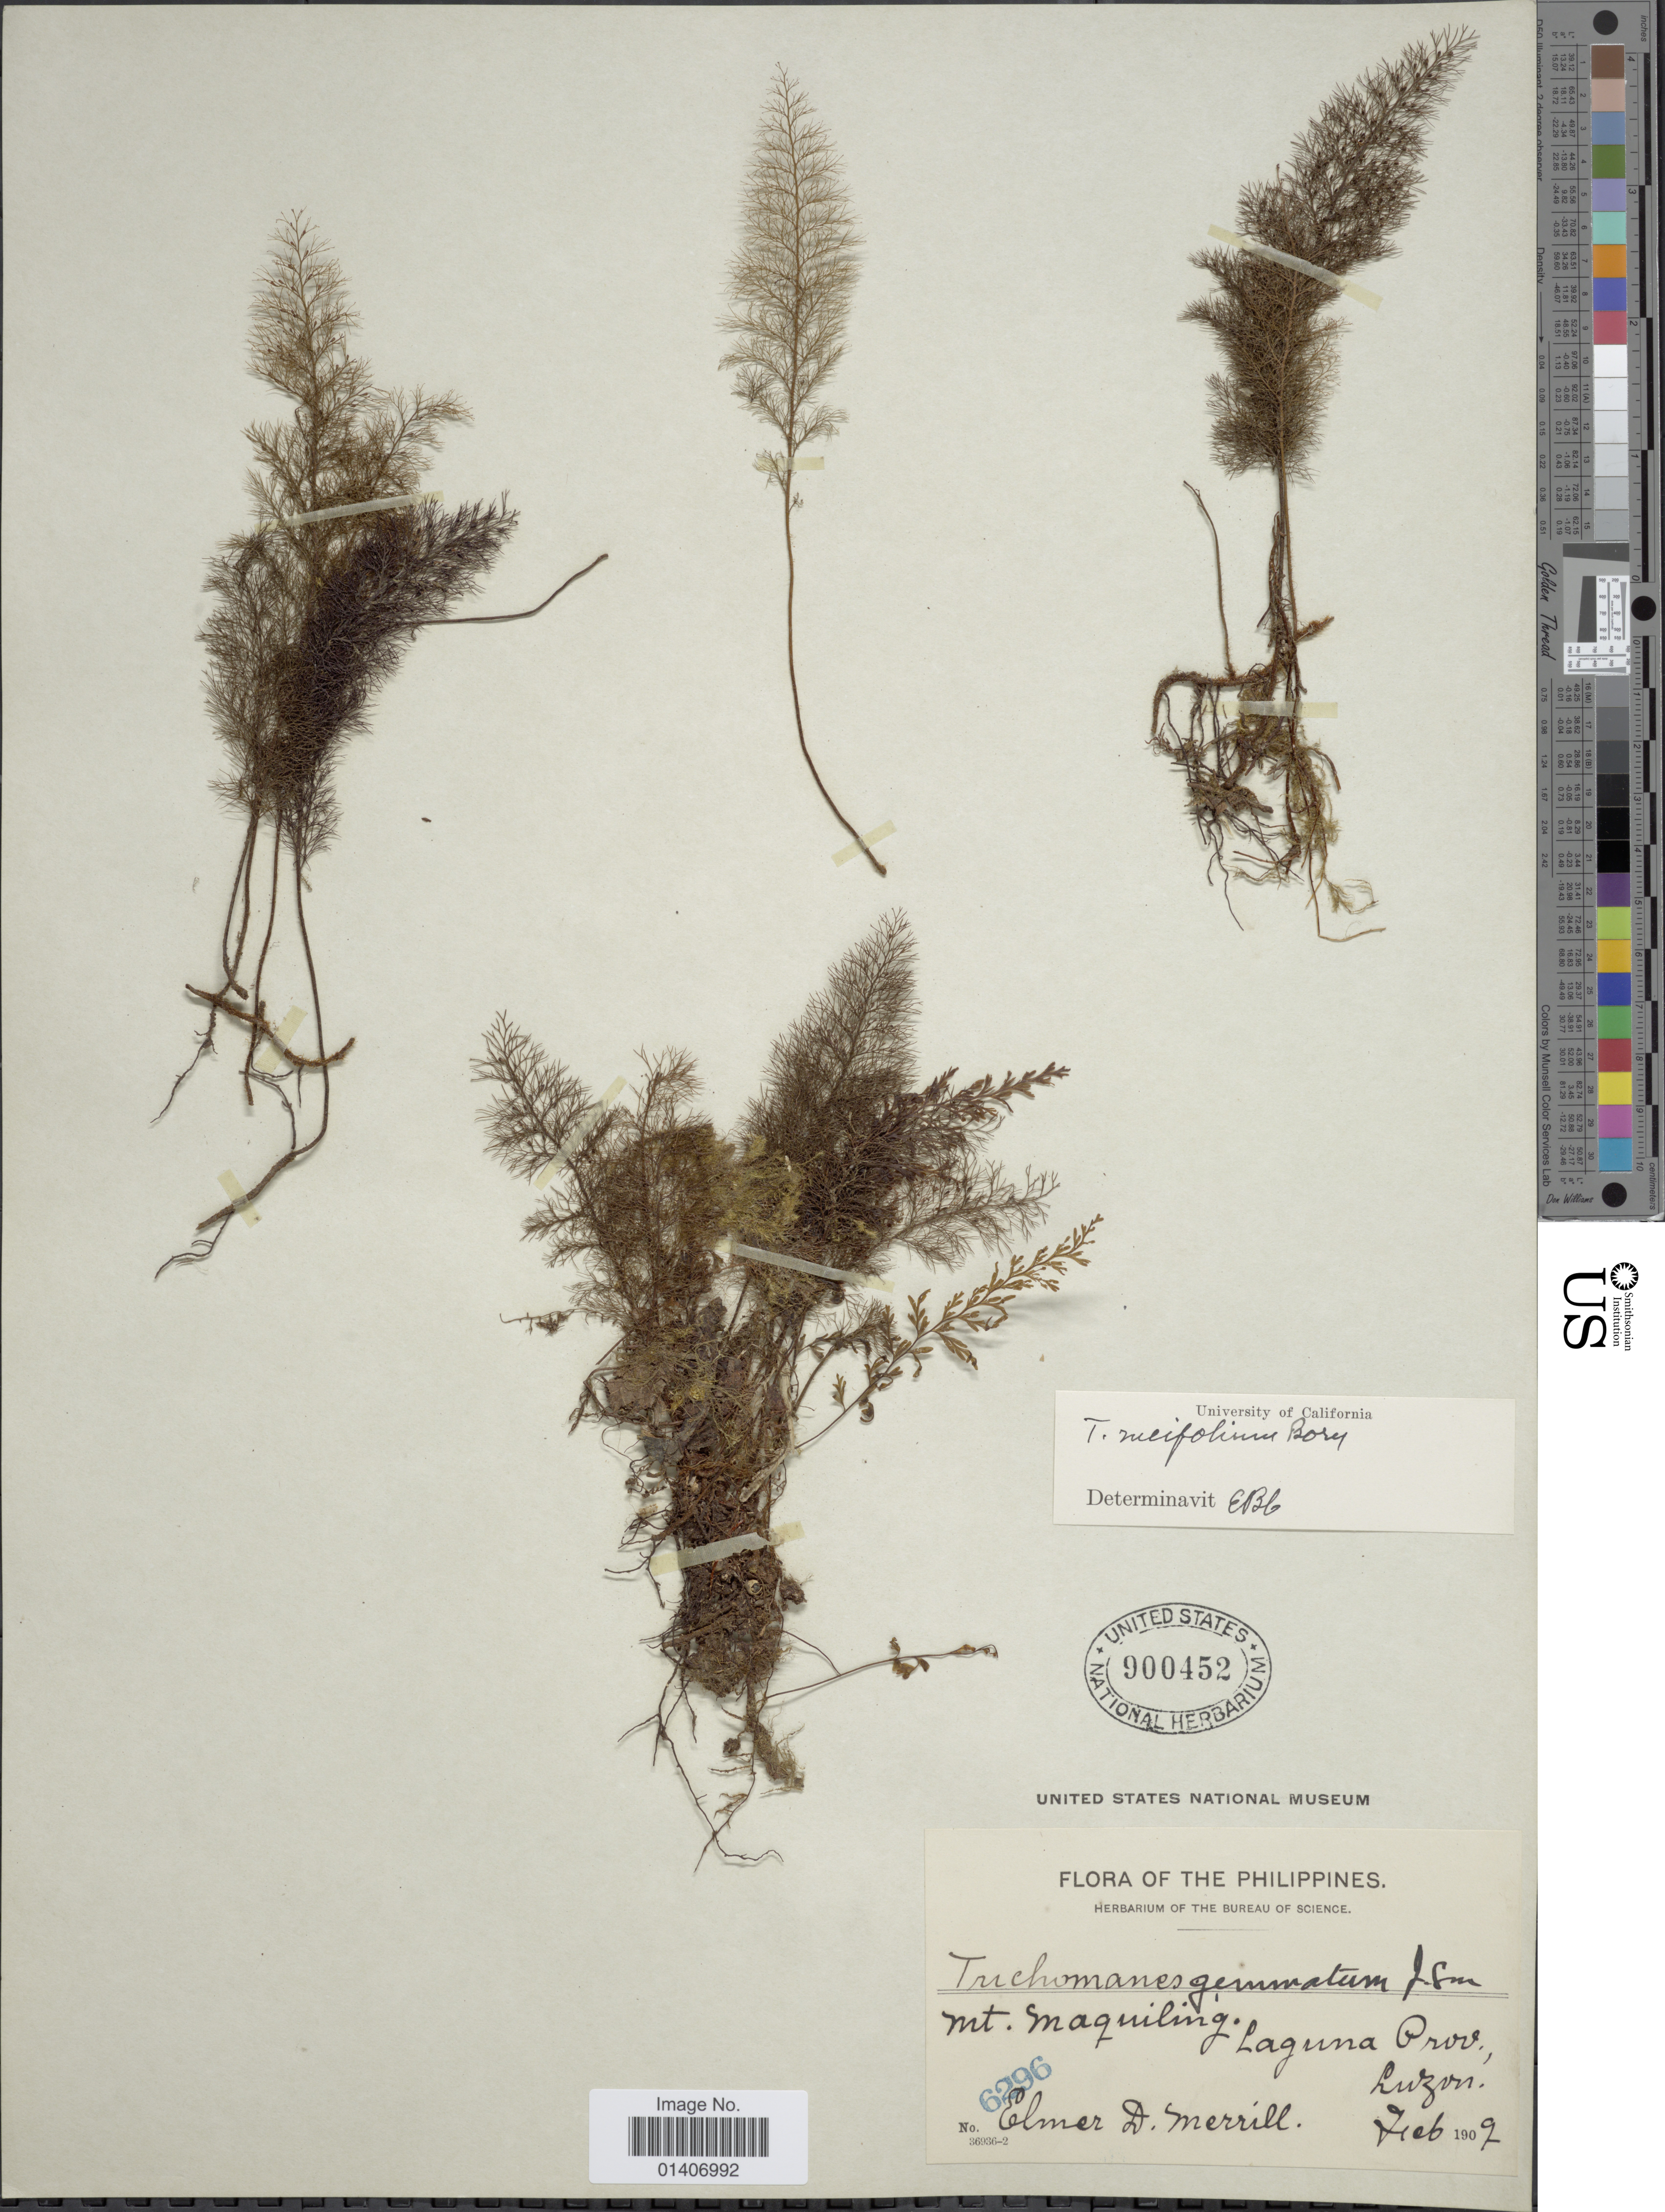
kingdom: Plantae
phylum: Tracheophyta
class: Polypodiopsida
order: Hymenophyllales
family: Hymenophyllaceae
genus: Abrodictyum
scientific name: Abrodictyum meifolium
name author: (Bory) Ebihara & K. Iwats.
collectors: E. D. Merrill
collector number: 6296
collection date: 1909-02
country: Philippines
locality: Mt. Maquiling, Laguna prov. Luzon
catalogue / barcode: US 900452